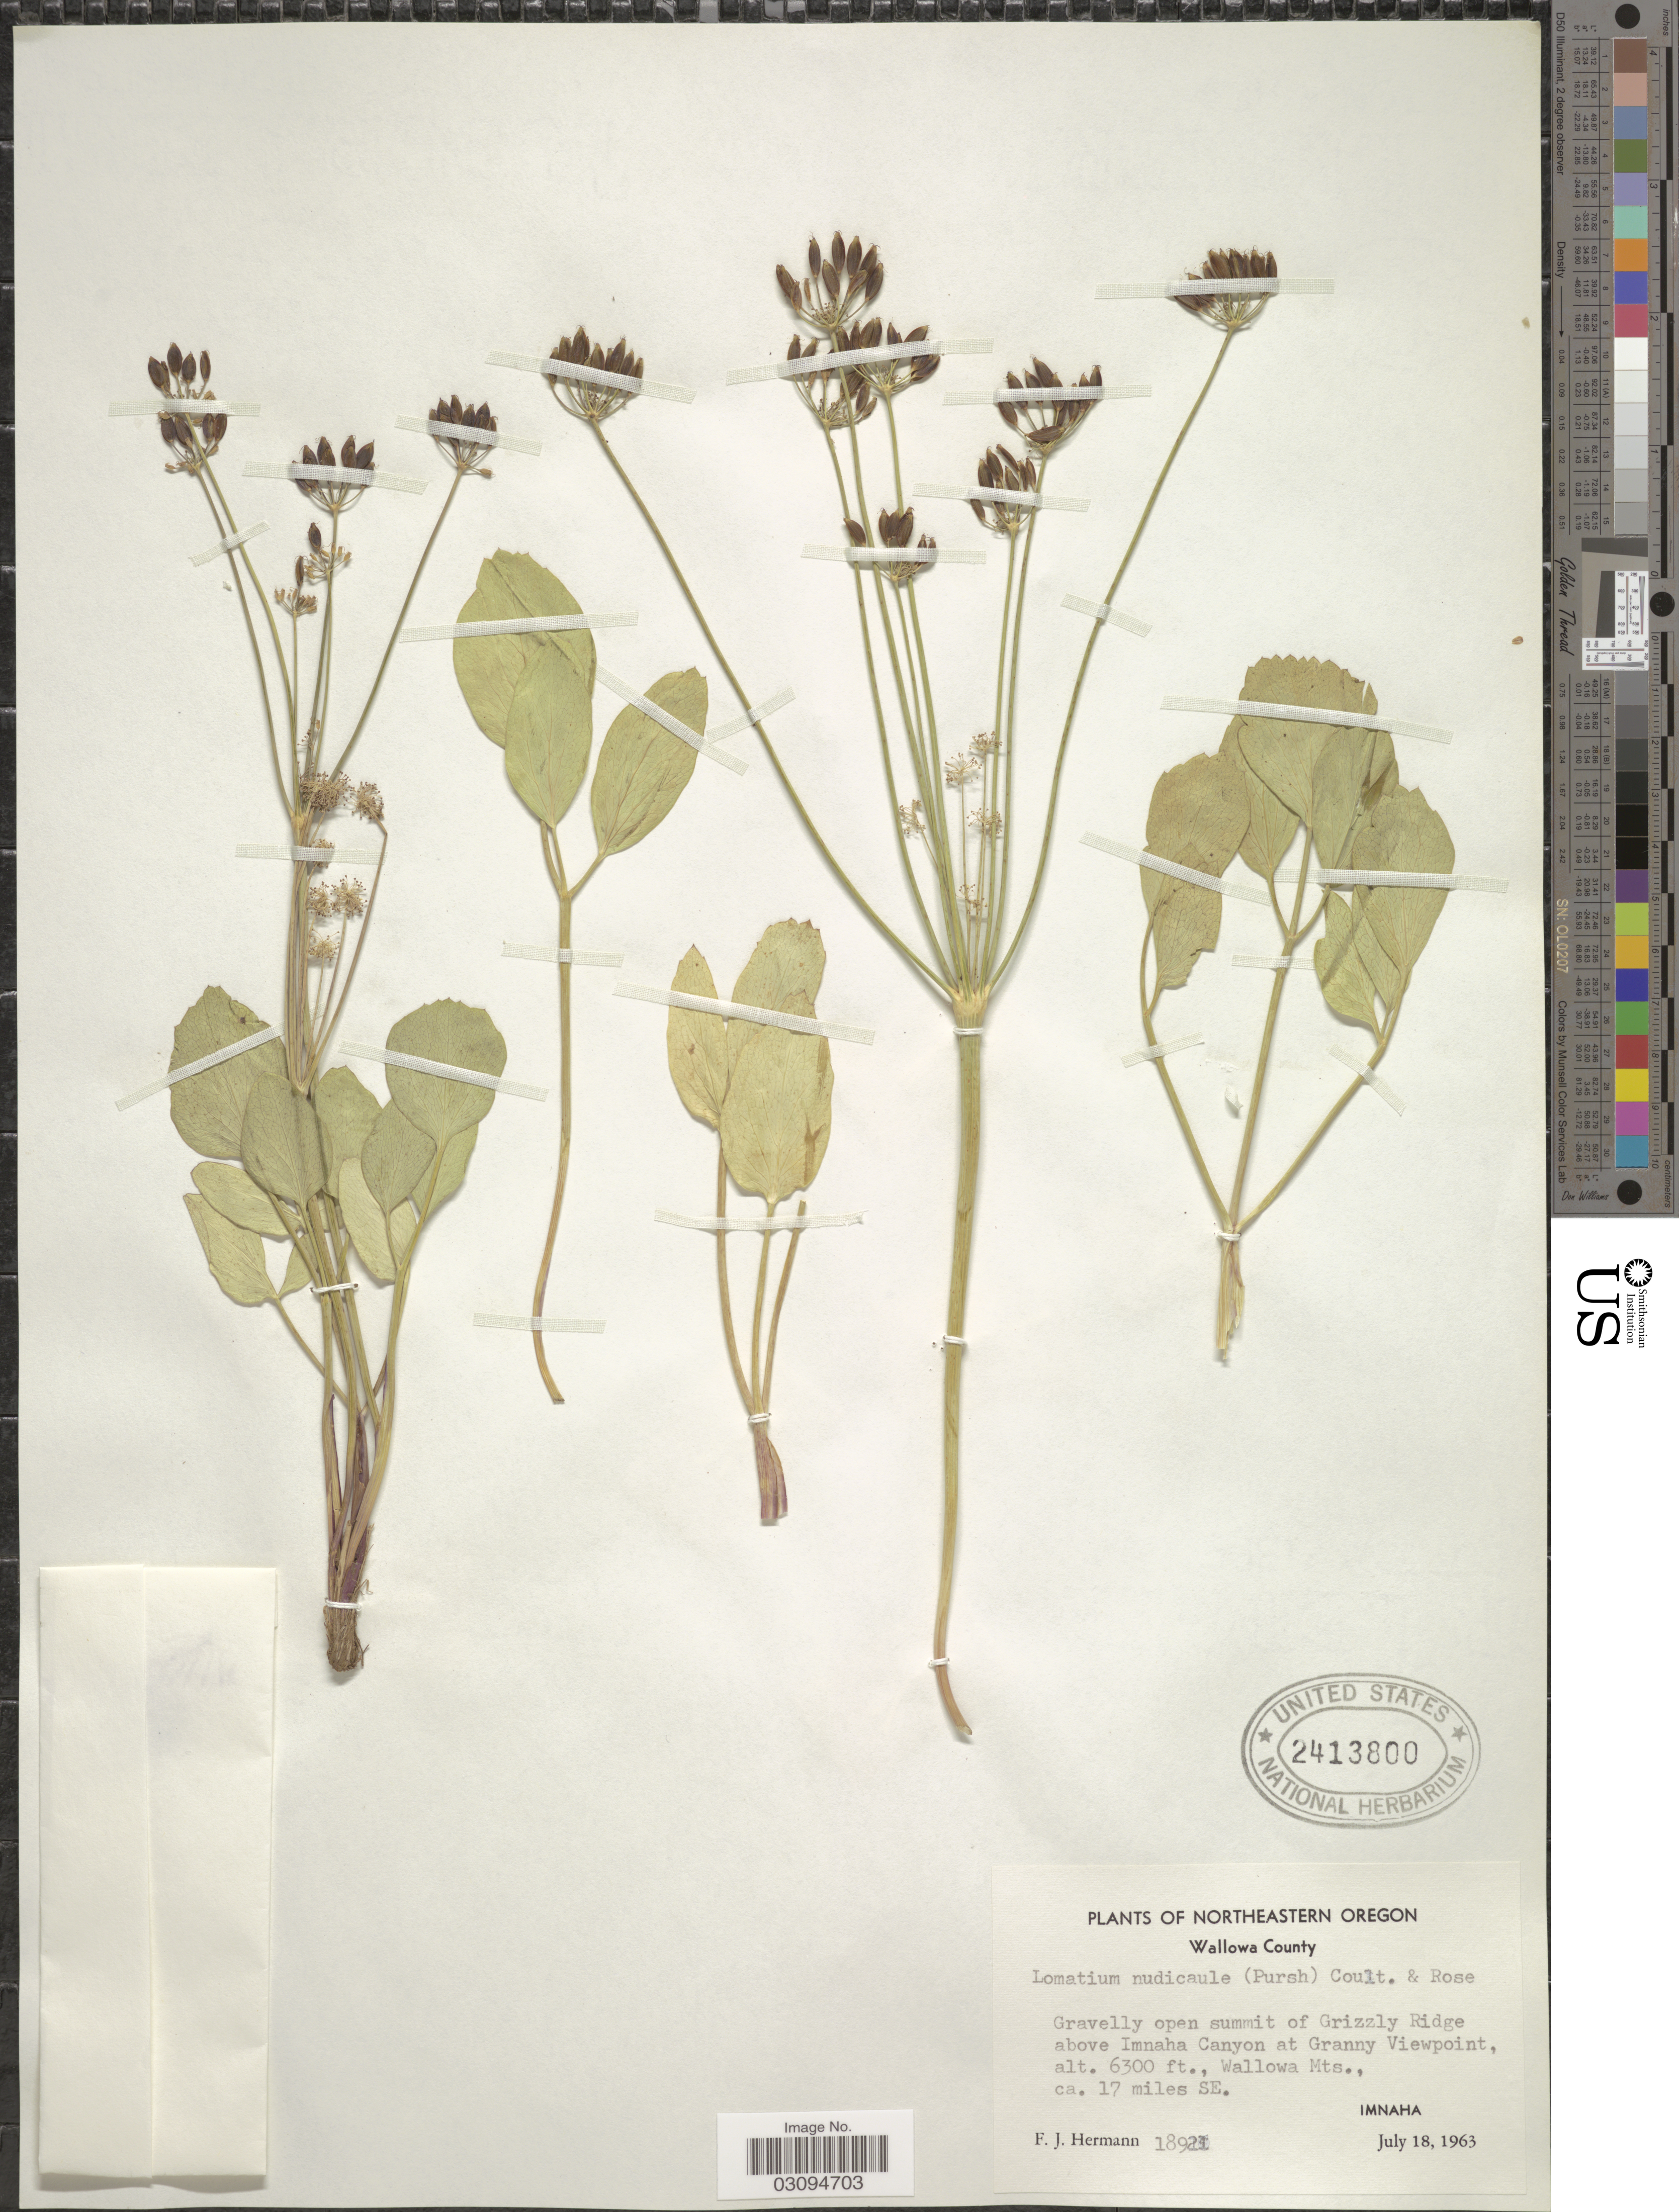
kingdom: Plantae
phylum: Tracheophyta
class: Magnoliopsida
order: Apiales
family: Apiaceae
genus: Lomatium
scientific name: Lomatium nudicaule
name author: (Pursh) J.M. Coult. & Rose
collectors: F. J. Hermann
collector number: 18921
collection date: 1963-07-18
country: United States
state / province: Oregon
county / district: Wallowa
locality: Northeastern Oregon. Wallowa County. Gravelly open summit of Grizzly Ridge above Imnaha Canyon at Granny Viewpoint., Wallowa Mts., ca. 17 miles SE. Imnaha.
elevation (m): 1920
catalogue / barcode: US 2413800